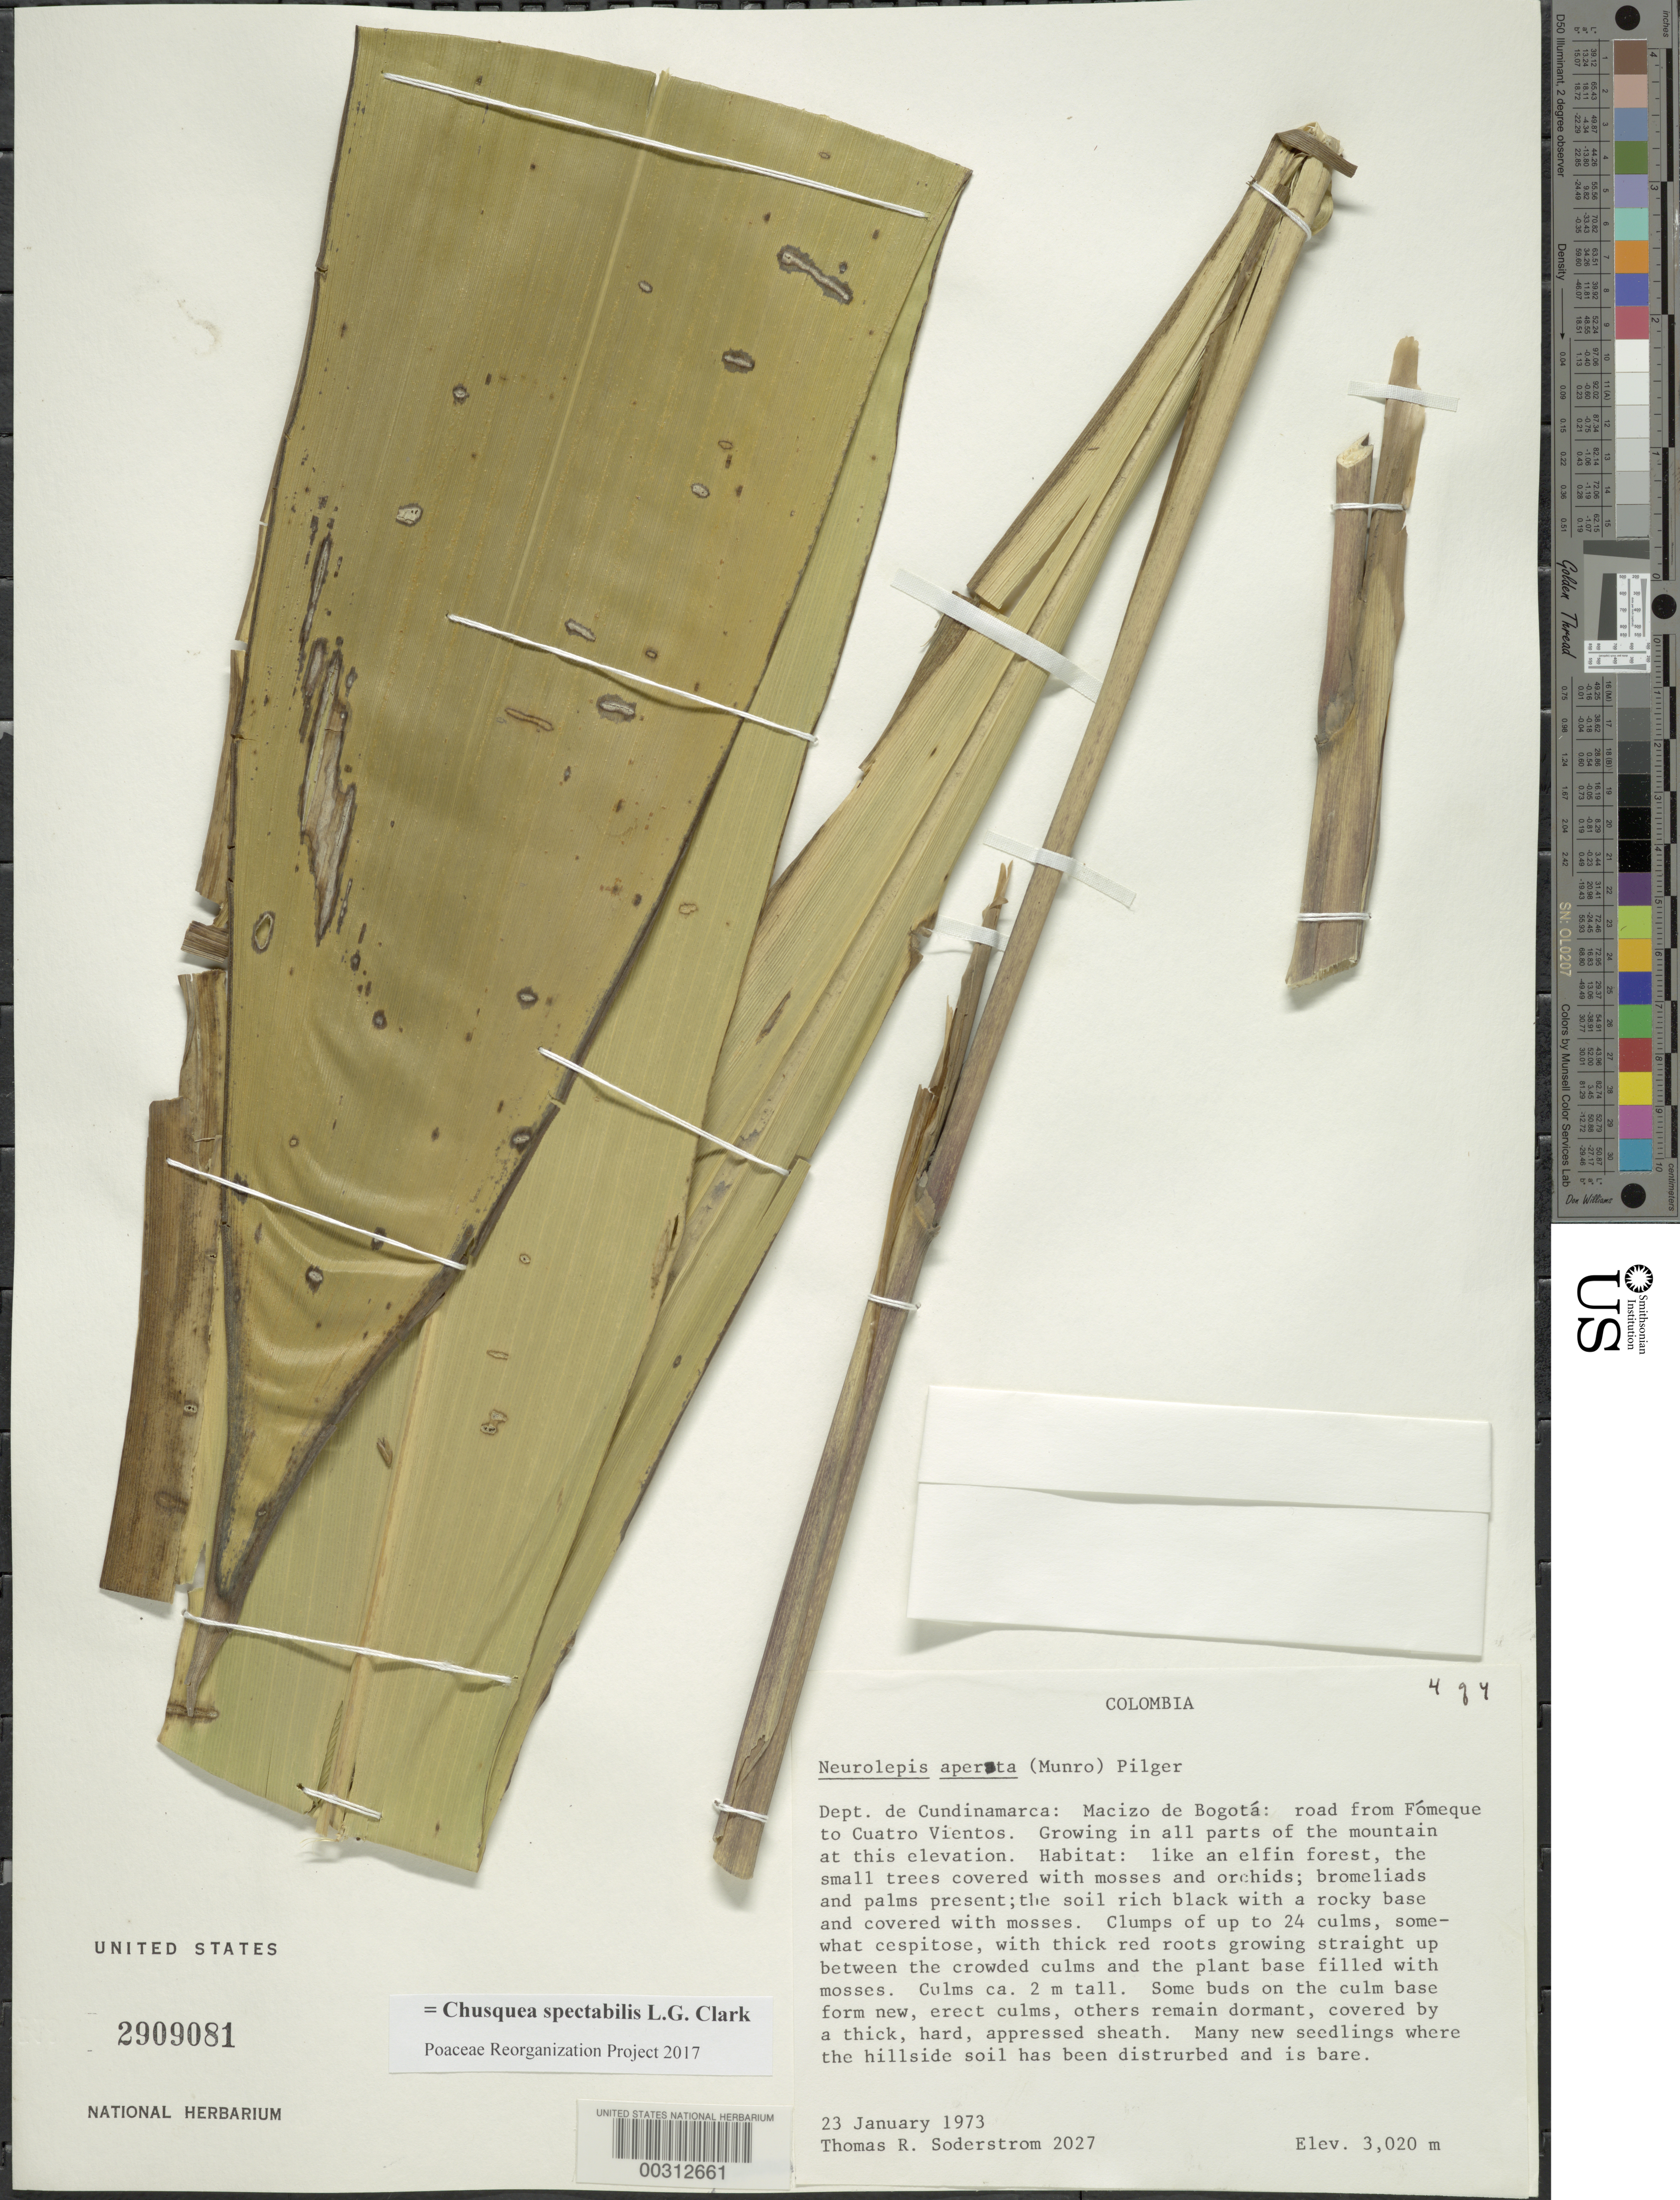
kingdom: Plantae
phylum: Tracheophyta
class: Liliopsida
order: Poales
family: Poaceae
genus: Chusquea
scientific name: Chusquea spectabilis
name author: L.G. Clark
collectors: T. R. Soderstrom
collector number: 2027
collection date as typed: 23 Jan 1973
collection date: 1973-01-23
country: Colombia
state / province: Cundinamarca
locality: Macizo de Bogota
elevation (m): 3020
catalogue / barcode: US 2909081